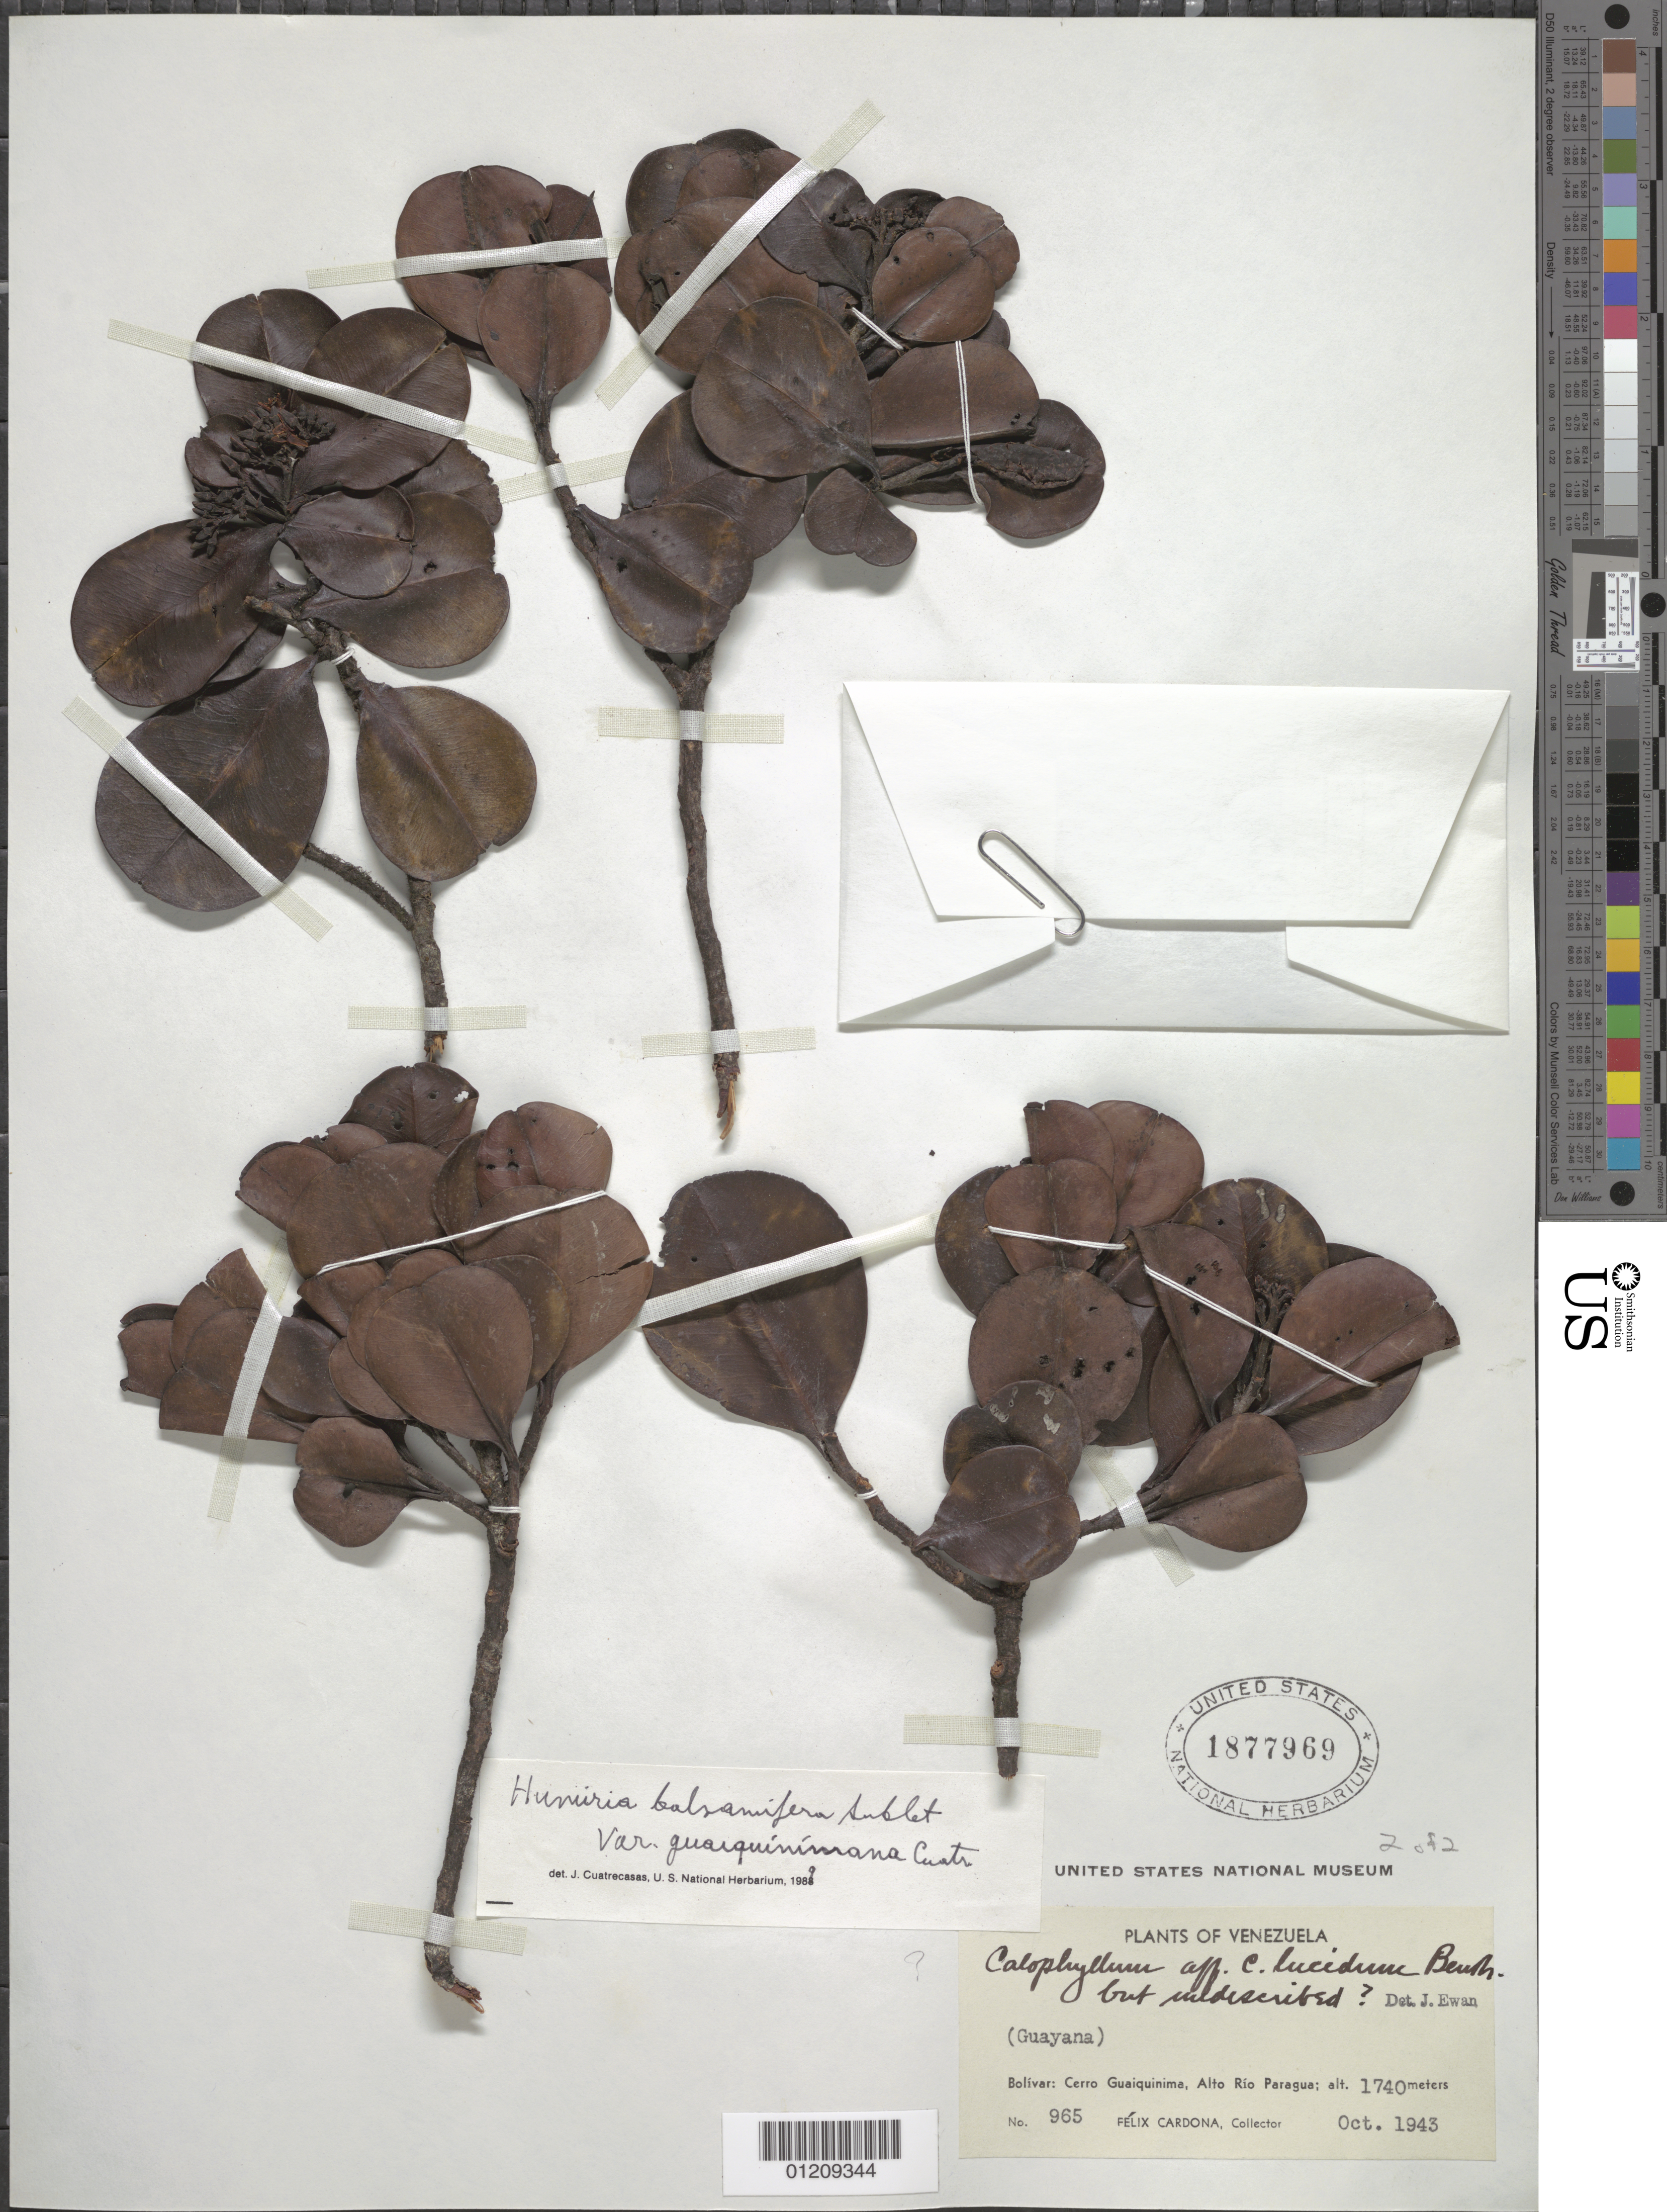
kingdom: Plantae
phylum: Tracheophyta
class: Magnoliopsida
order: Malpighiales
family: Humiriaceae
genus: Humiria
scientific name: Humiria balsamifera var. guaiquinimana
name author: Cuatrec.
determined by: Cuatrecasas, J.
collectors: F. Cardona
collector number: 965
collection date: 1943-10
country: Venezuela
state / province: Bolívar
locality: Cerro Guaiquinima, Alto Río Paragua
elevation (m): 1740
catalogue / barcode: US 1877969